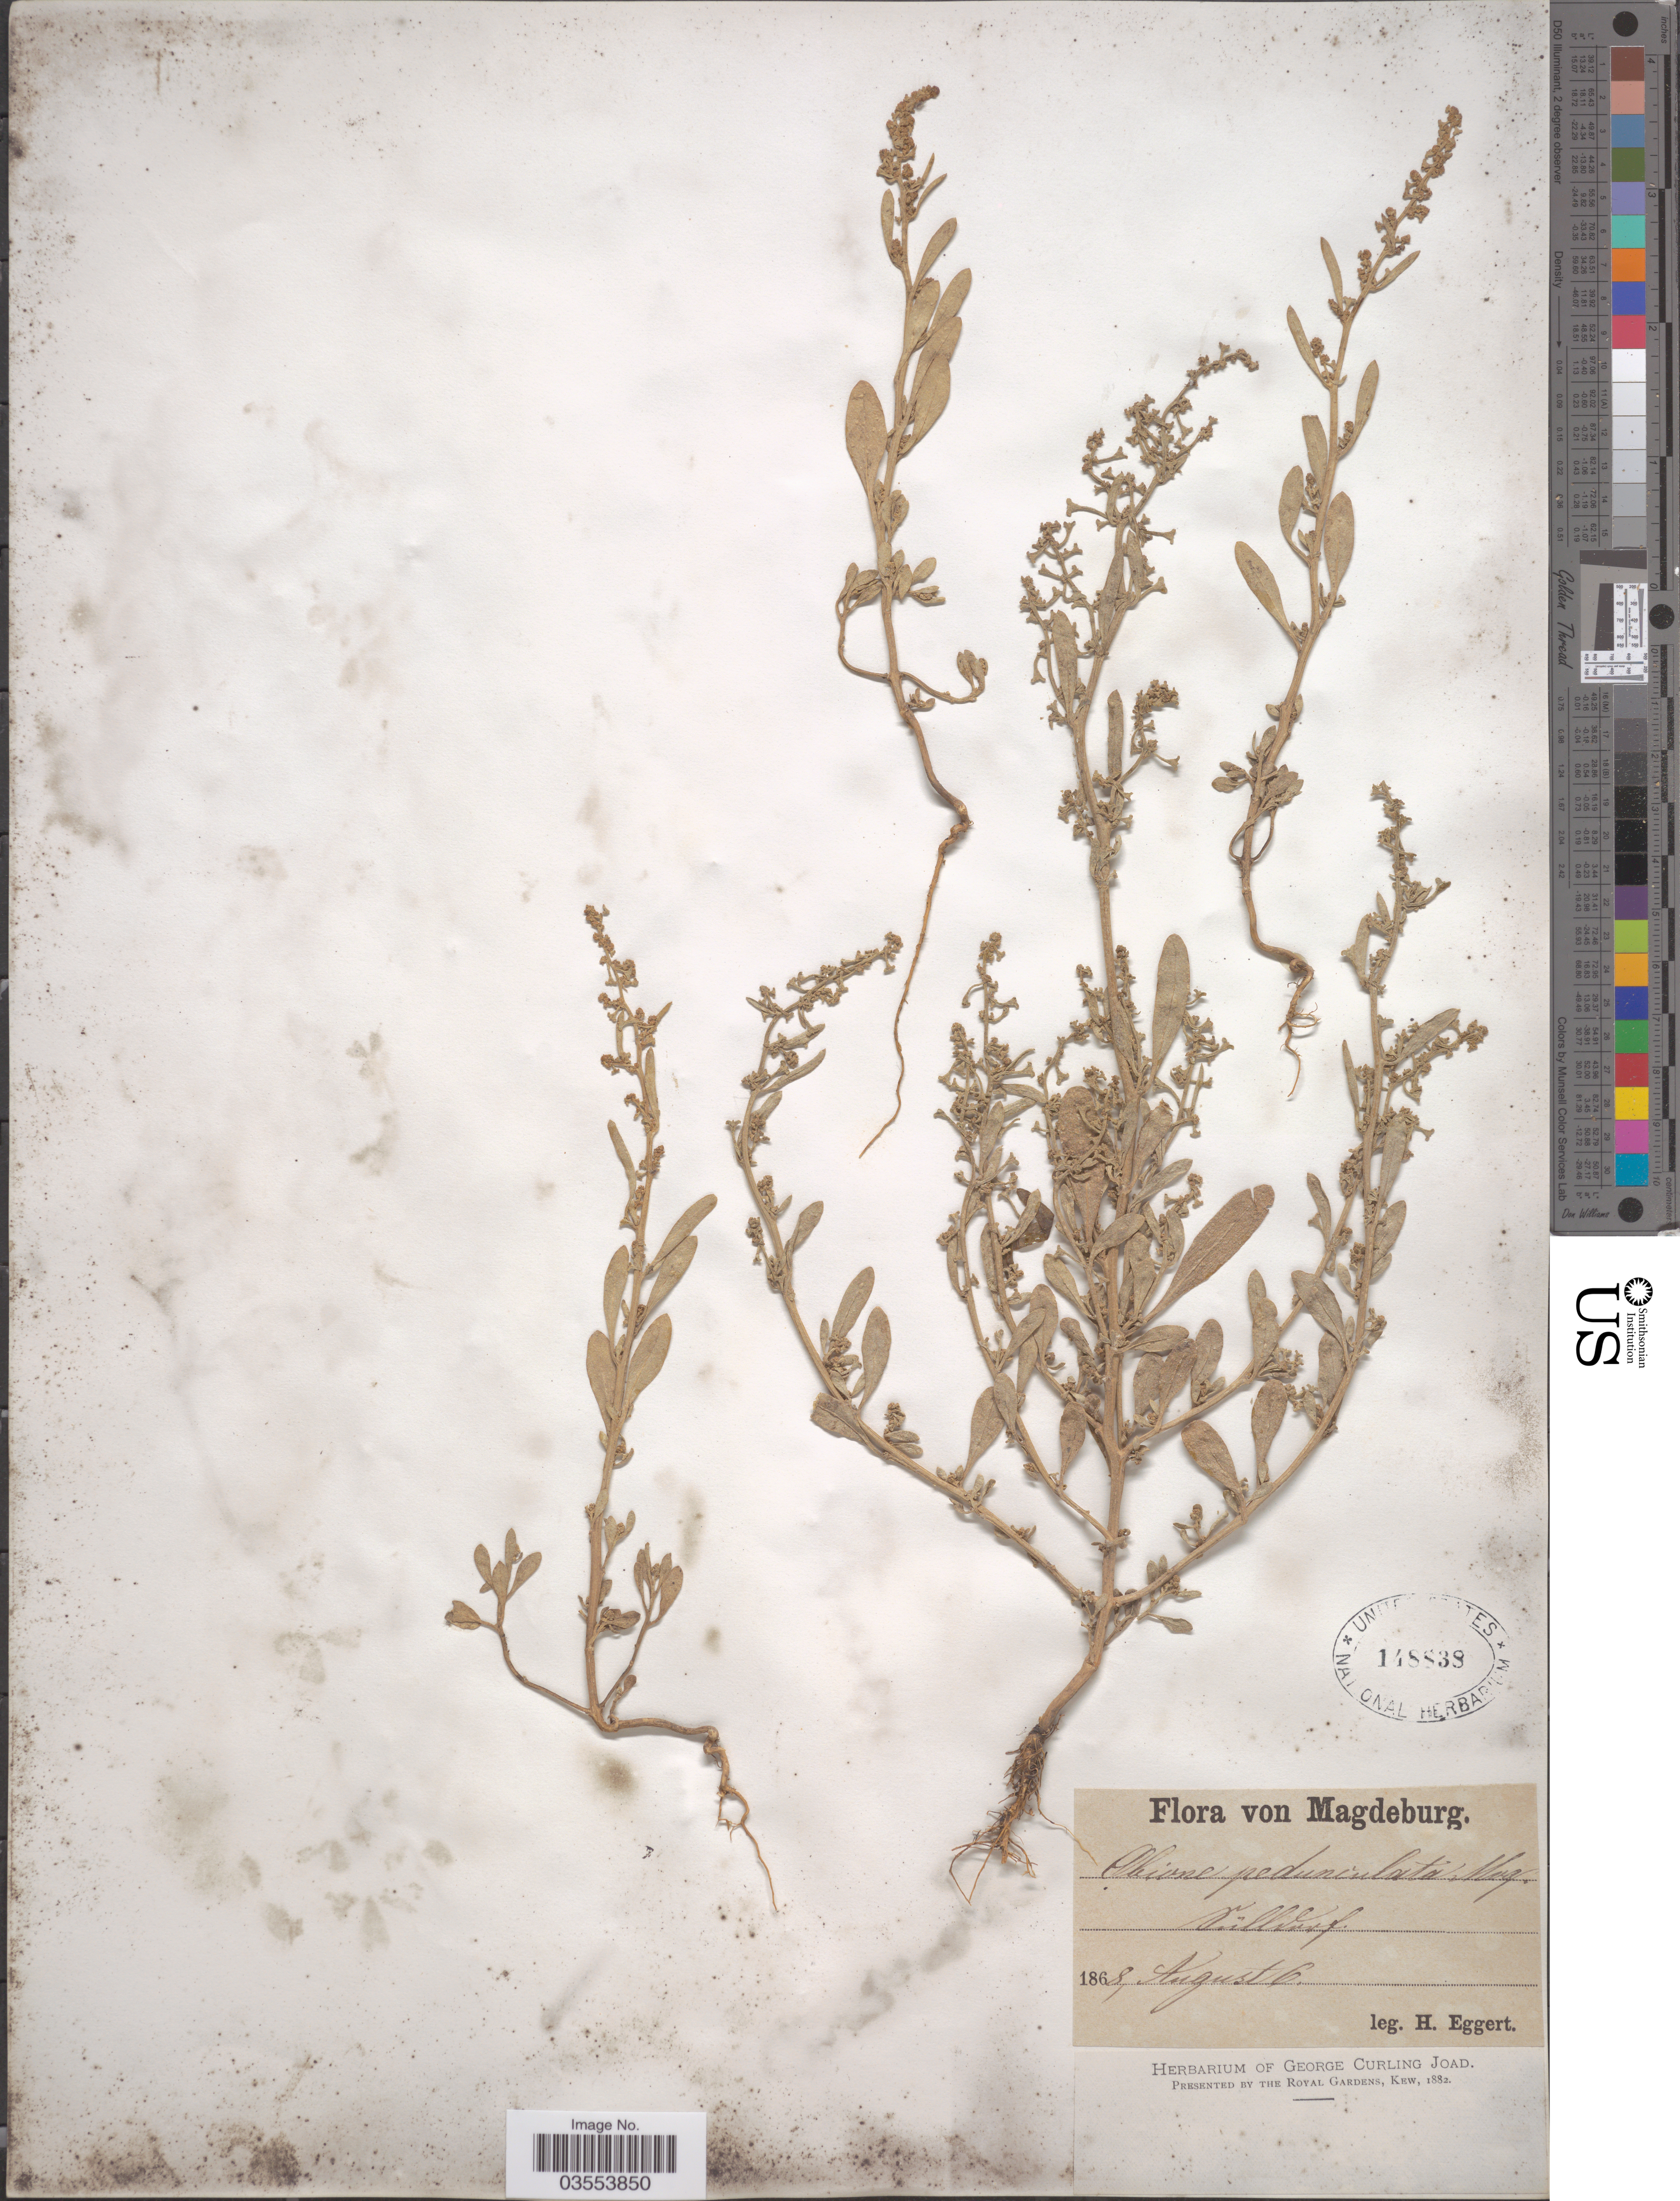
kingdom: Plantae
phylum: Tracheophyta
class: Magnoliopsida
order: Caryophyllales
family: Amaranthaceae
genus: Atriplex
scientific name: Atriplex pedunculata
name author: L.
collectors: H. Eggert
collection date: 1868-08-06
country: Germany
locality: Magdeburg. Vülldorf [interpreted].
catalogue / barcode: US 148838